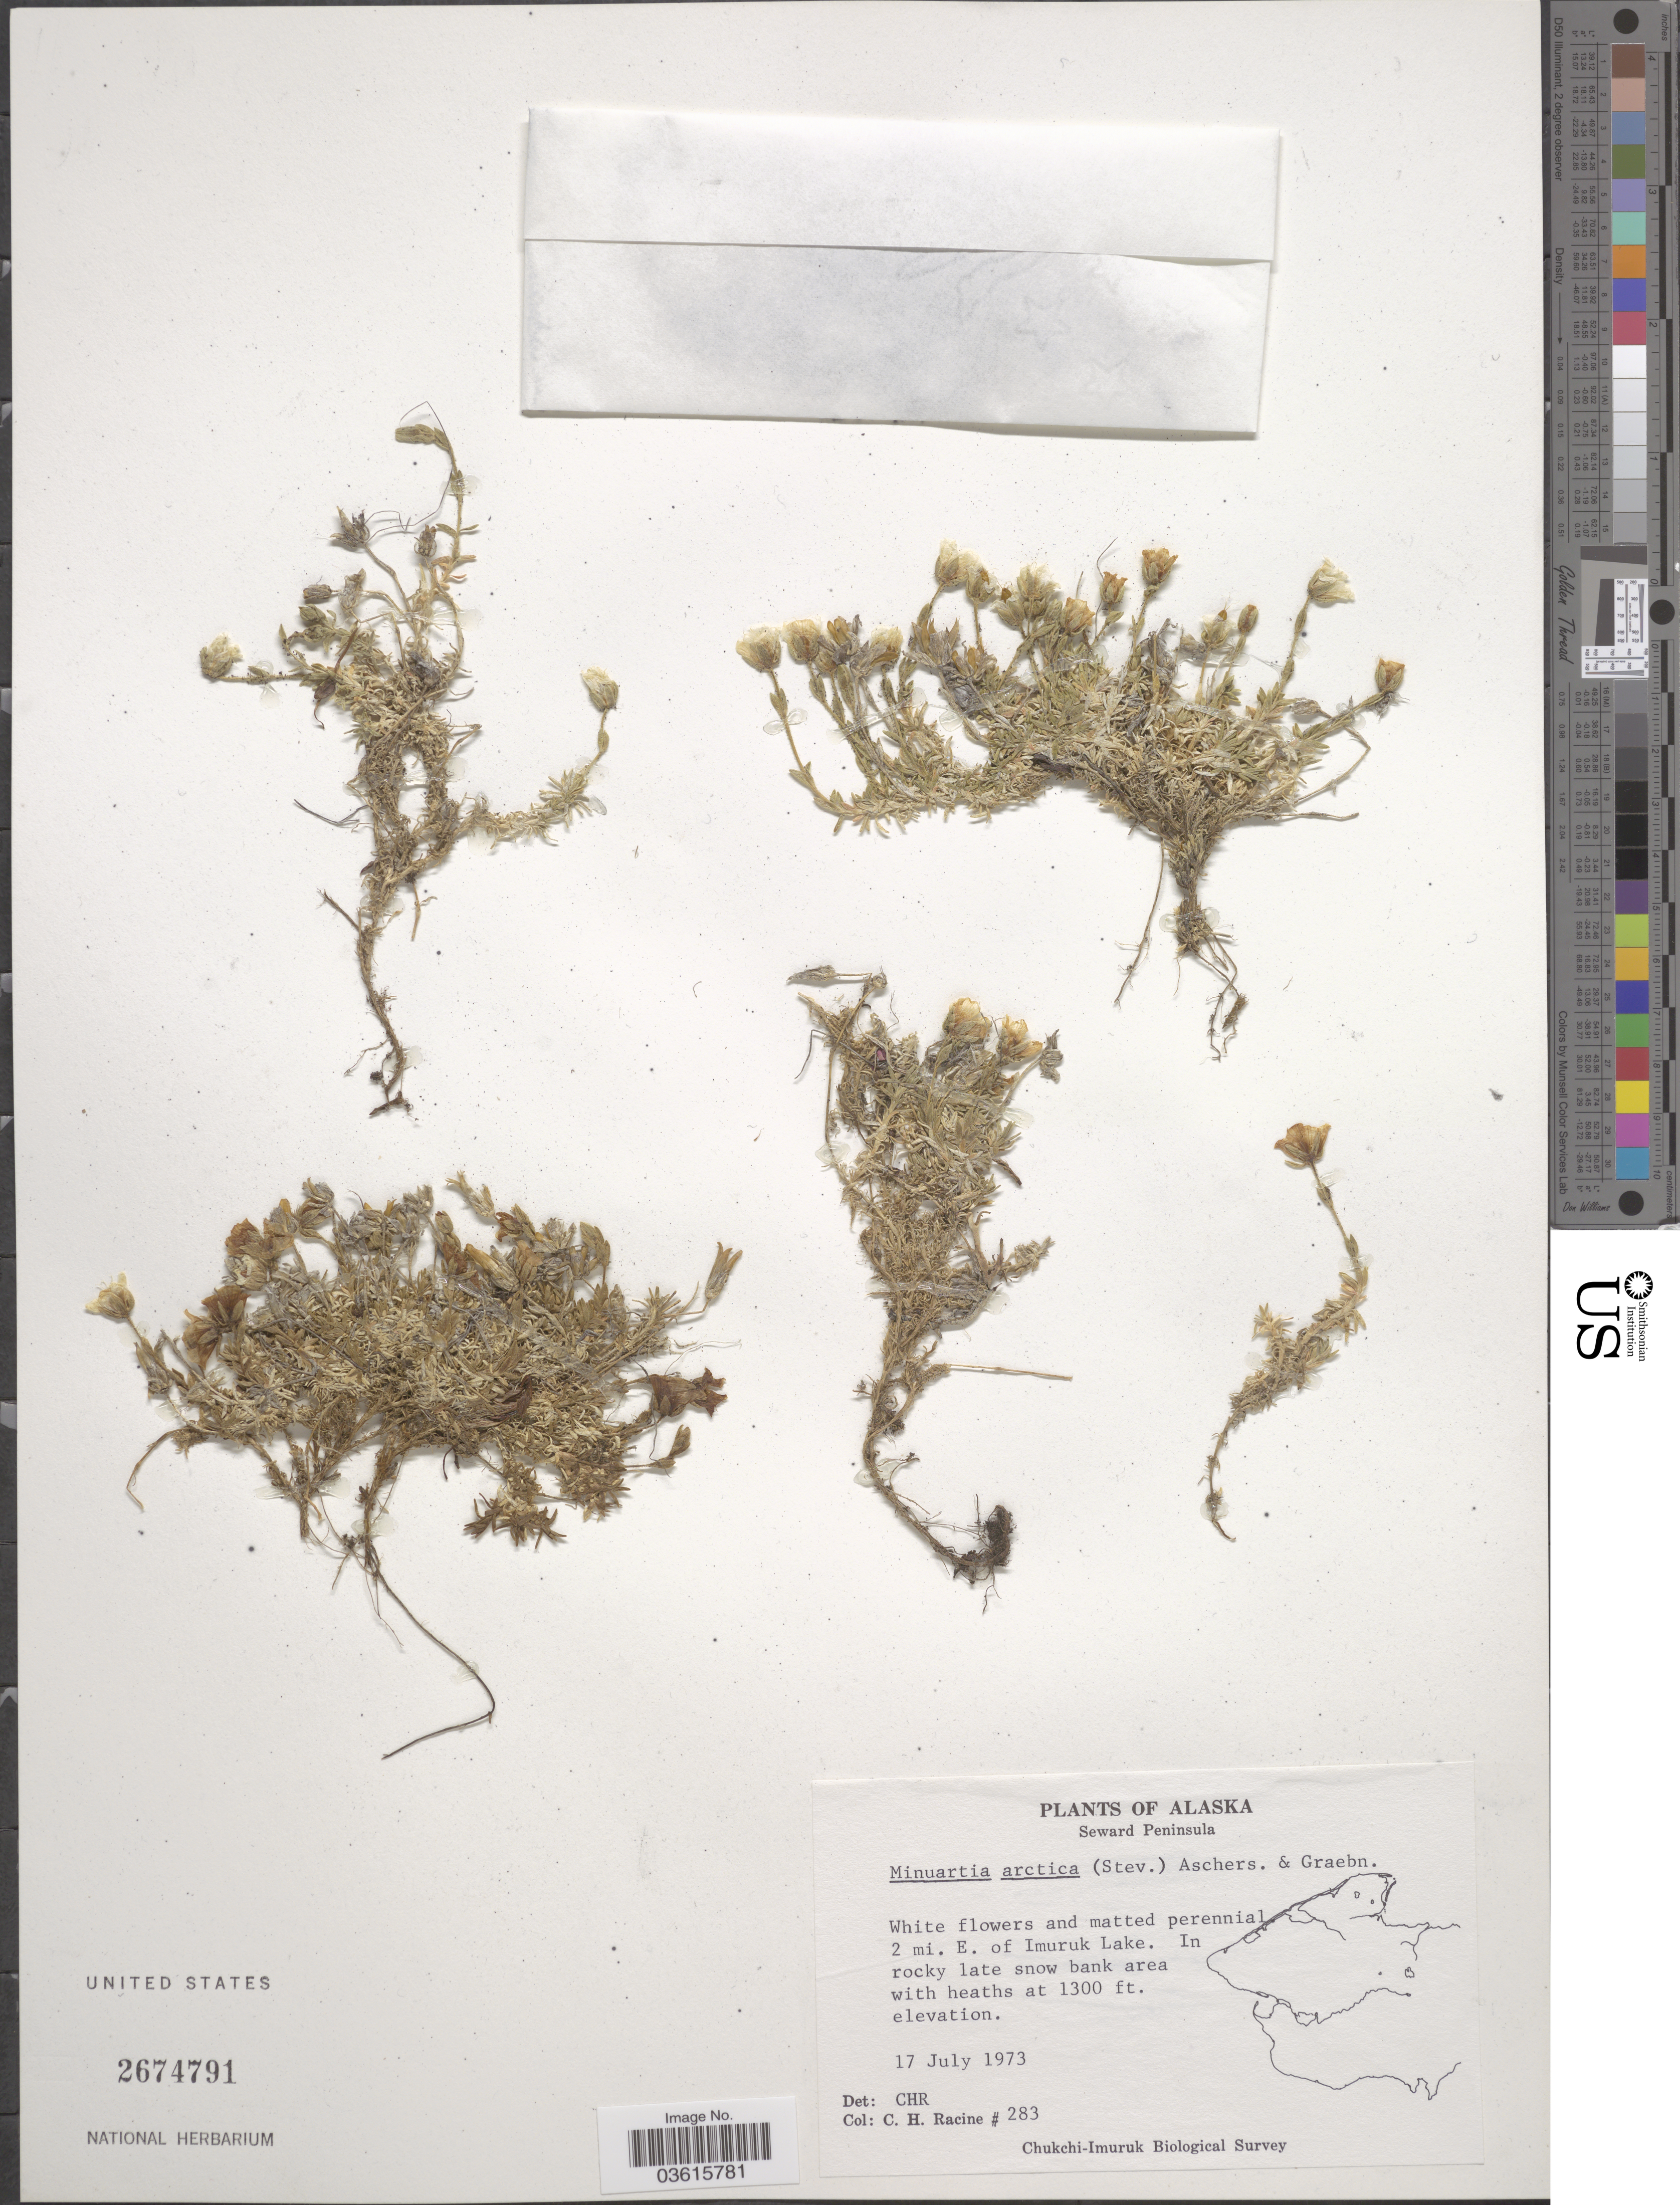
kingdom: Plantae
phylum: Tracheophyta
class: Magnoliopsida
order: Caryophyllales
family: Caryophyllaceae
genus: Cherleria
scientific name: Cherleria arctica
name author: (Steven ex Ser.) A.J. Moore & Dillenb.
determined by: Strong, M. T., (US), Smithsonian Institution - National Museum of Natural History (UNITED STATES)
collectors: C. Racine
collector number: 283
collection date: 1973-07-17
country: United States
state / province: Alaska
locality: Seward Peninsula. 2 mi. E. of Imuruk Lake.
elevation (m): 396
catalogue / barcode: US 2674791